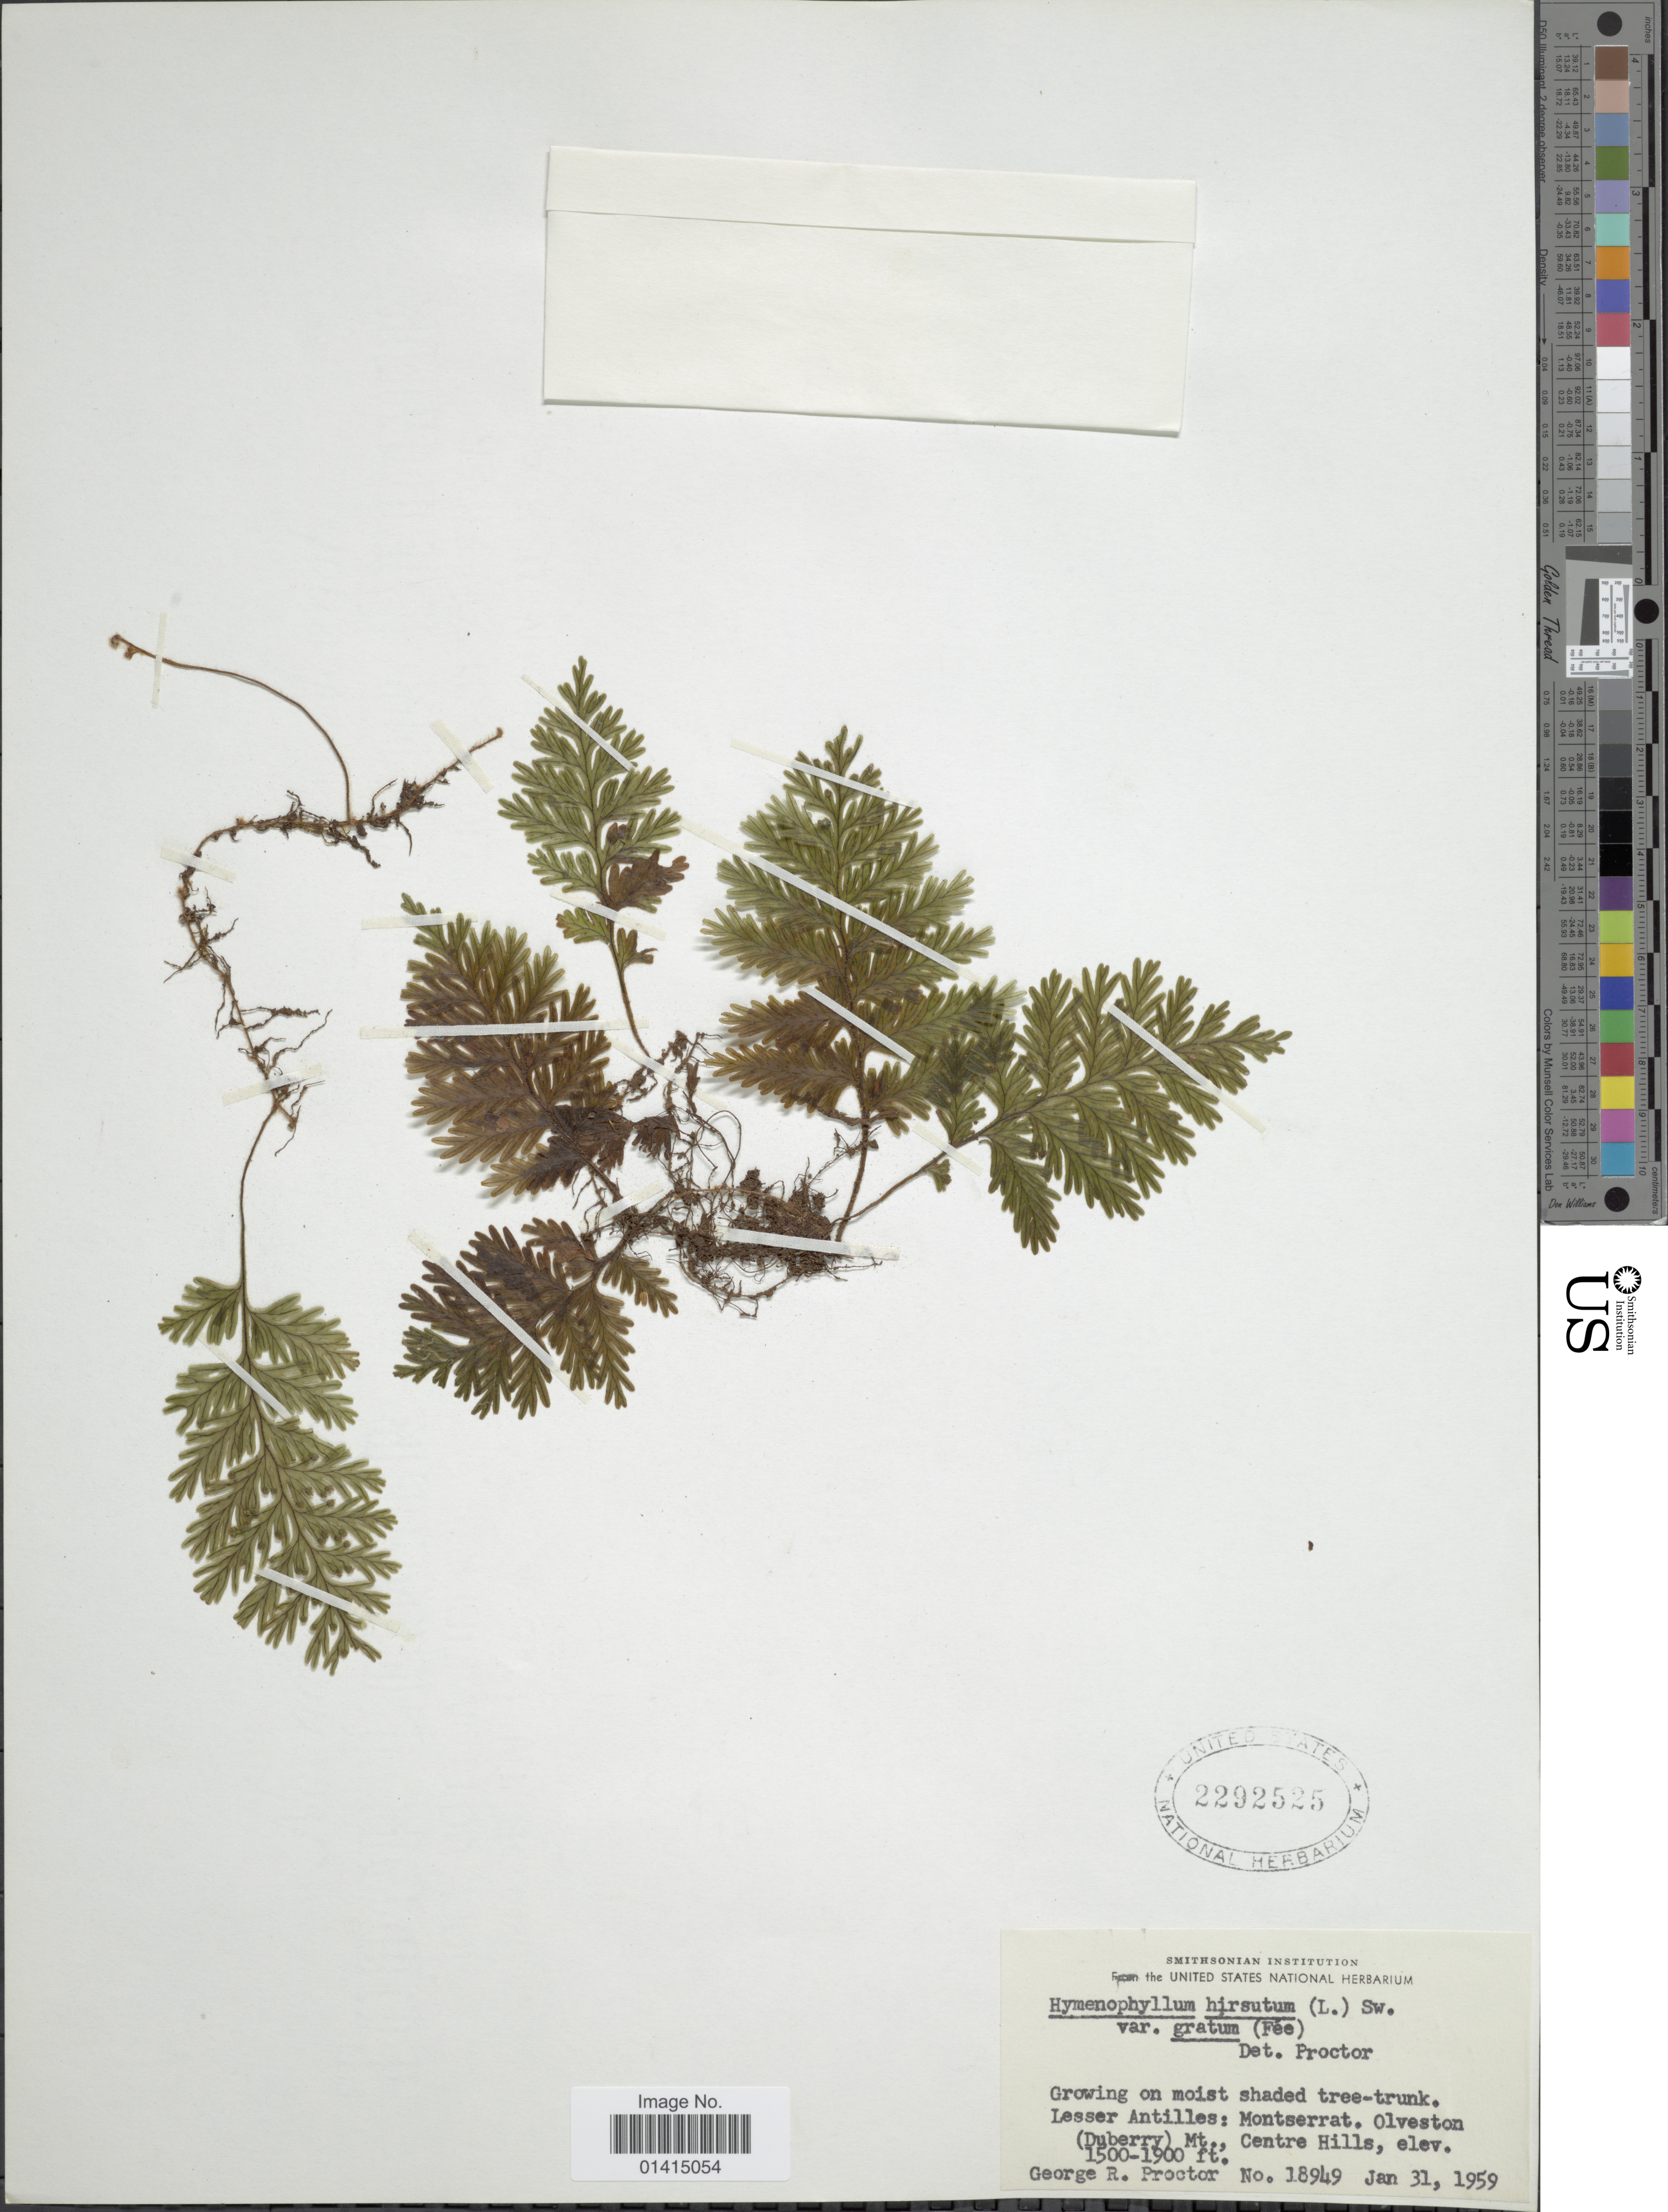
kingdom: Plantae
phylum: Tracheophyta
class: Polypodiopsida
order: Hymenophyllales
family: Hymenophyllaceae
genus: Hymenophyllum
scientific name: Hymenophyllum hirtellum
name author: Sw. in Schrad.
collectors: G. R. Proctor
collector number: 18949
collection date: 1959-01-31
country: Montserrat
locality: Lesser Antilles: Montserrat, Olveston (Duberry)Mt., Centre Hills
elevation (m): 457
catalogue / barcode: US 2292525